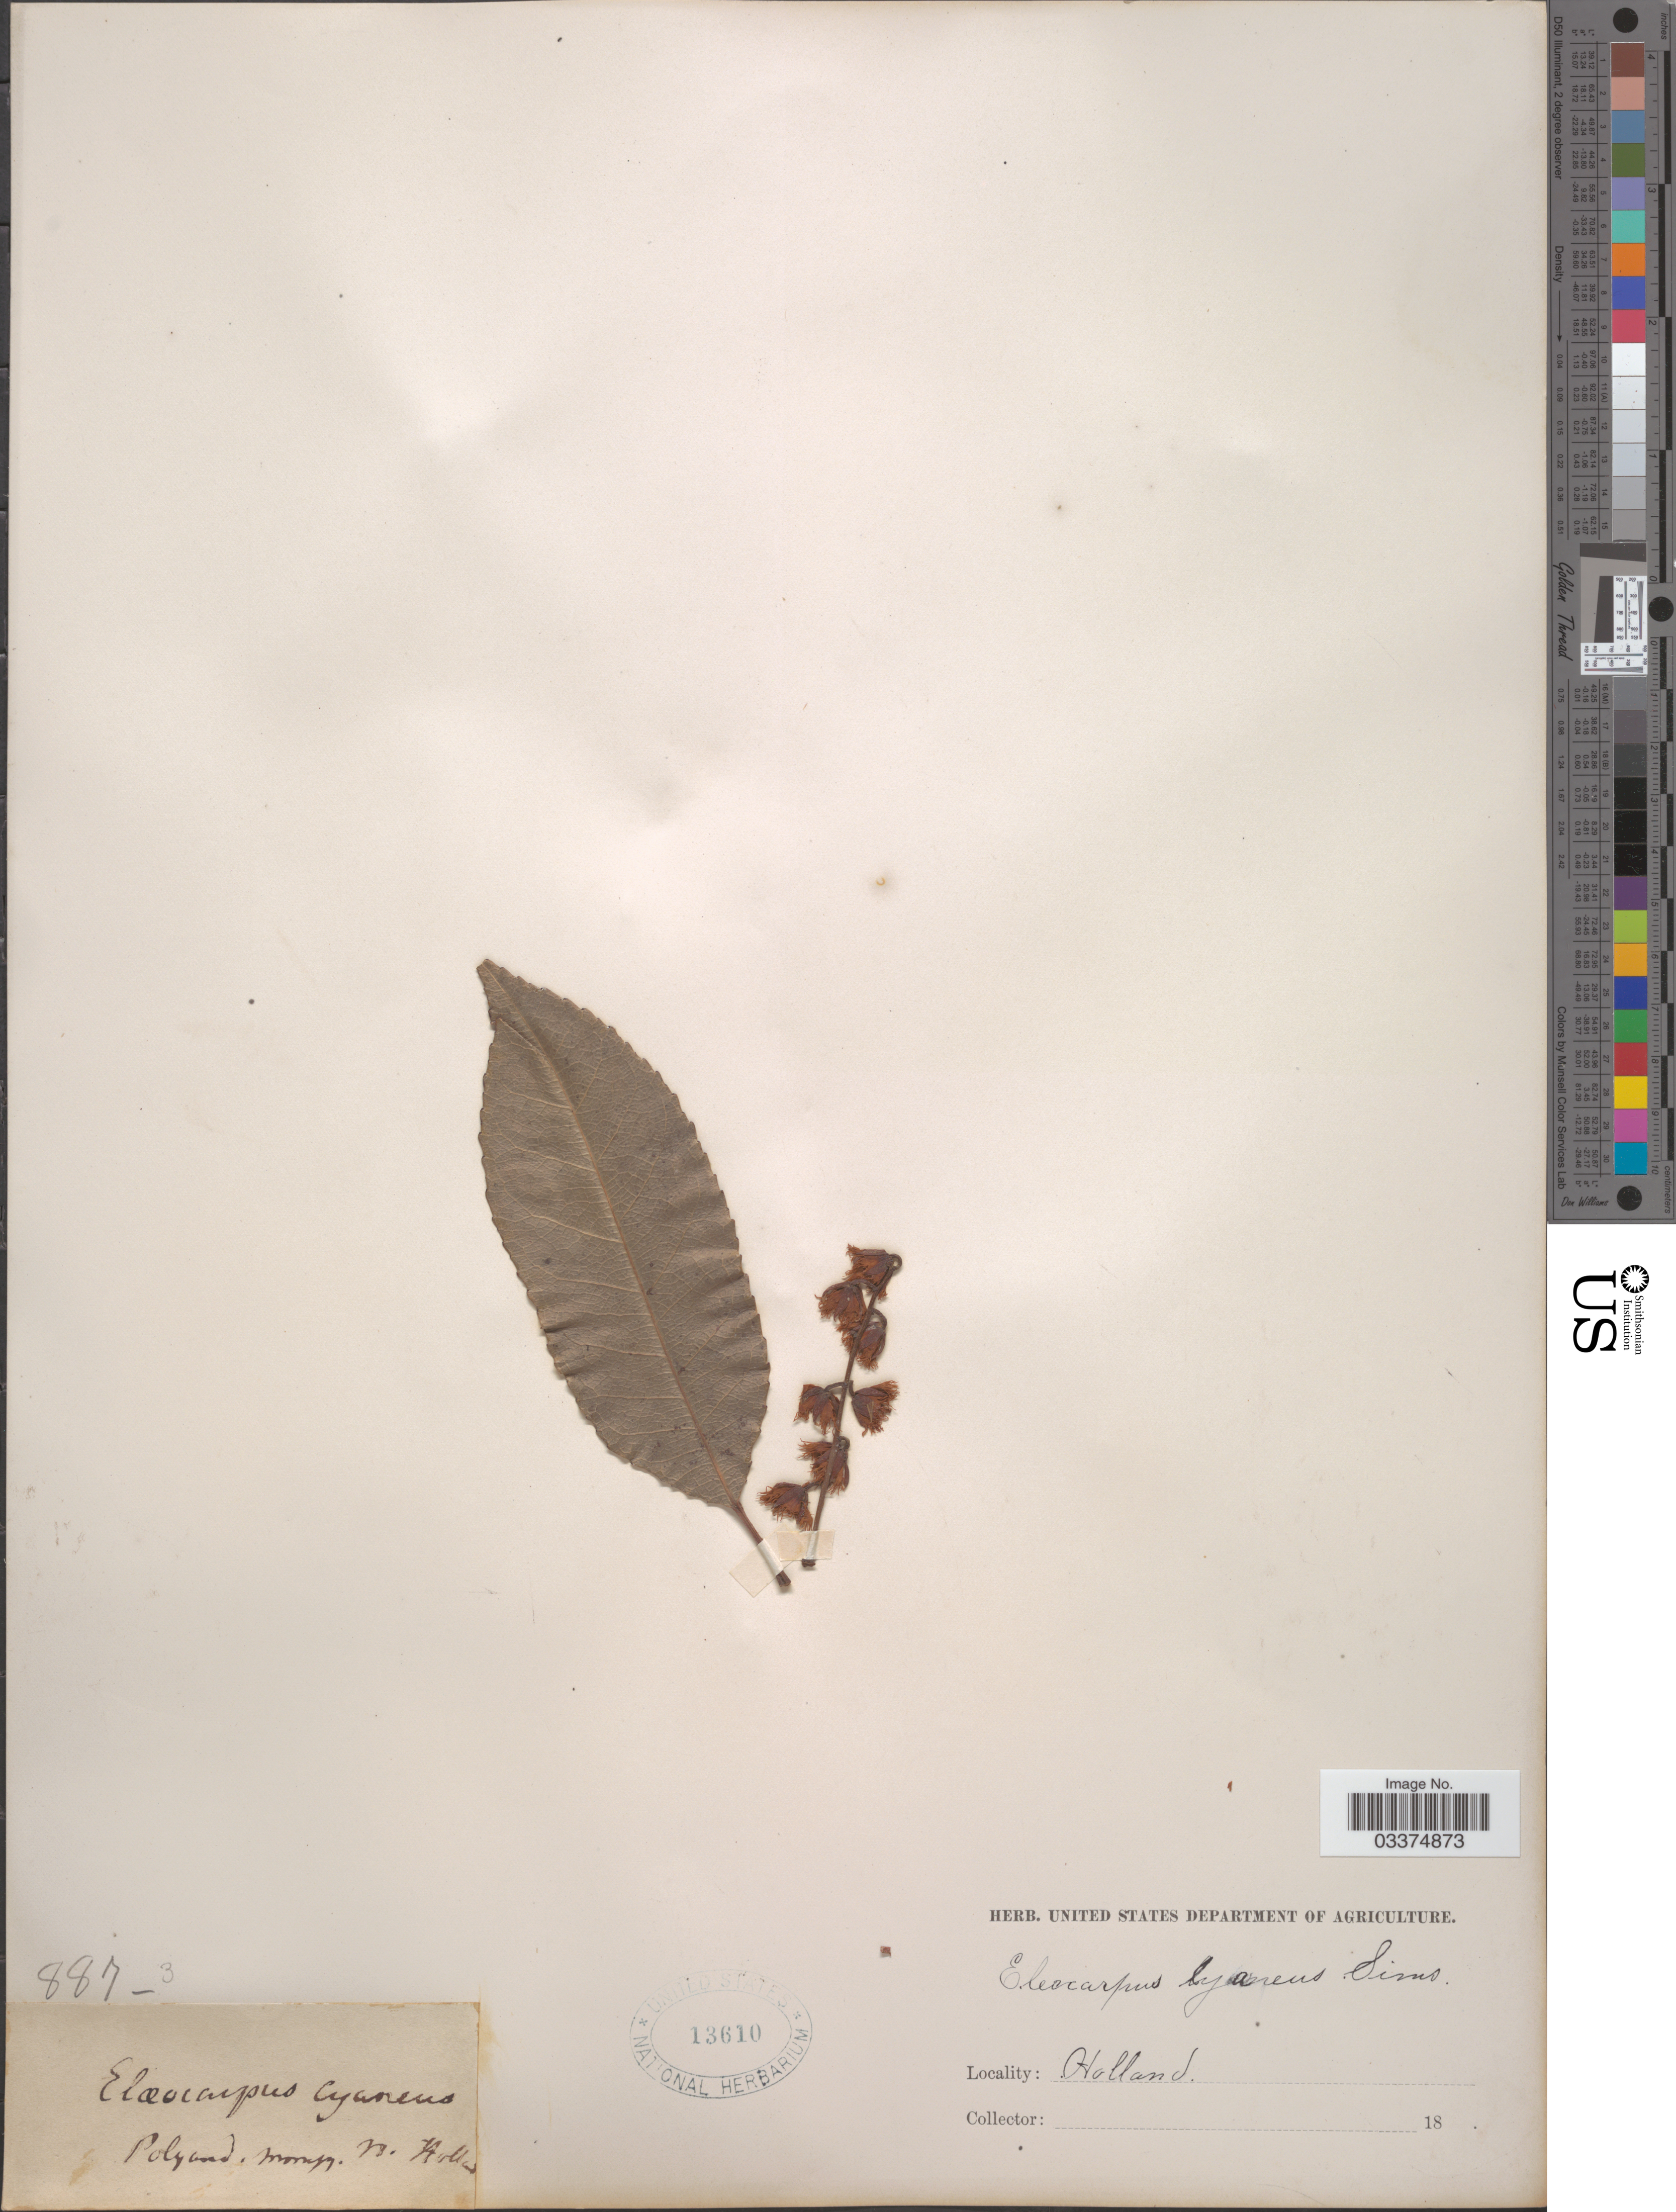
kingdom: Plantae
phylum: Tracheophyta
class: Magnoliopsida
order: Oxalidales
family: Elaeocarpaceae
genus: Elaeocarpus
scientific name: Elaeocarpus cyaneus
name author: Sims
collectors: Facchini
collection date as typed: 18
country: Australia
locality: N. Holland. Holland.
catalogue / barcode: US 13610